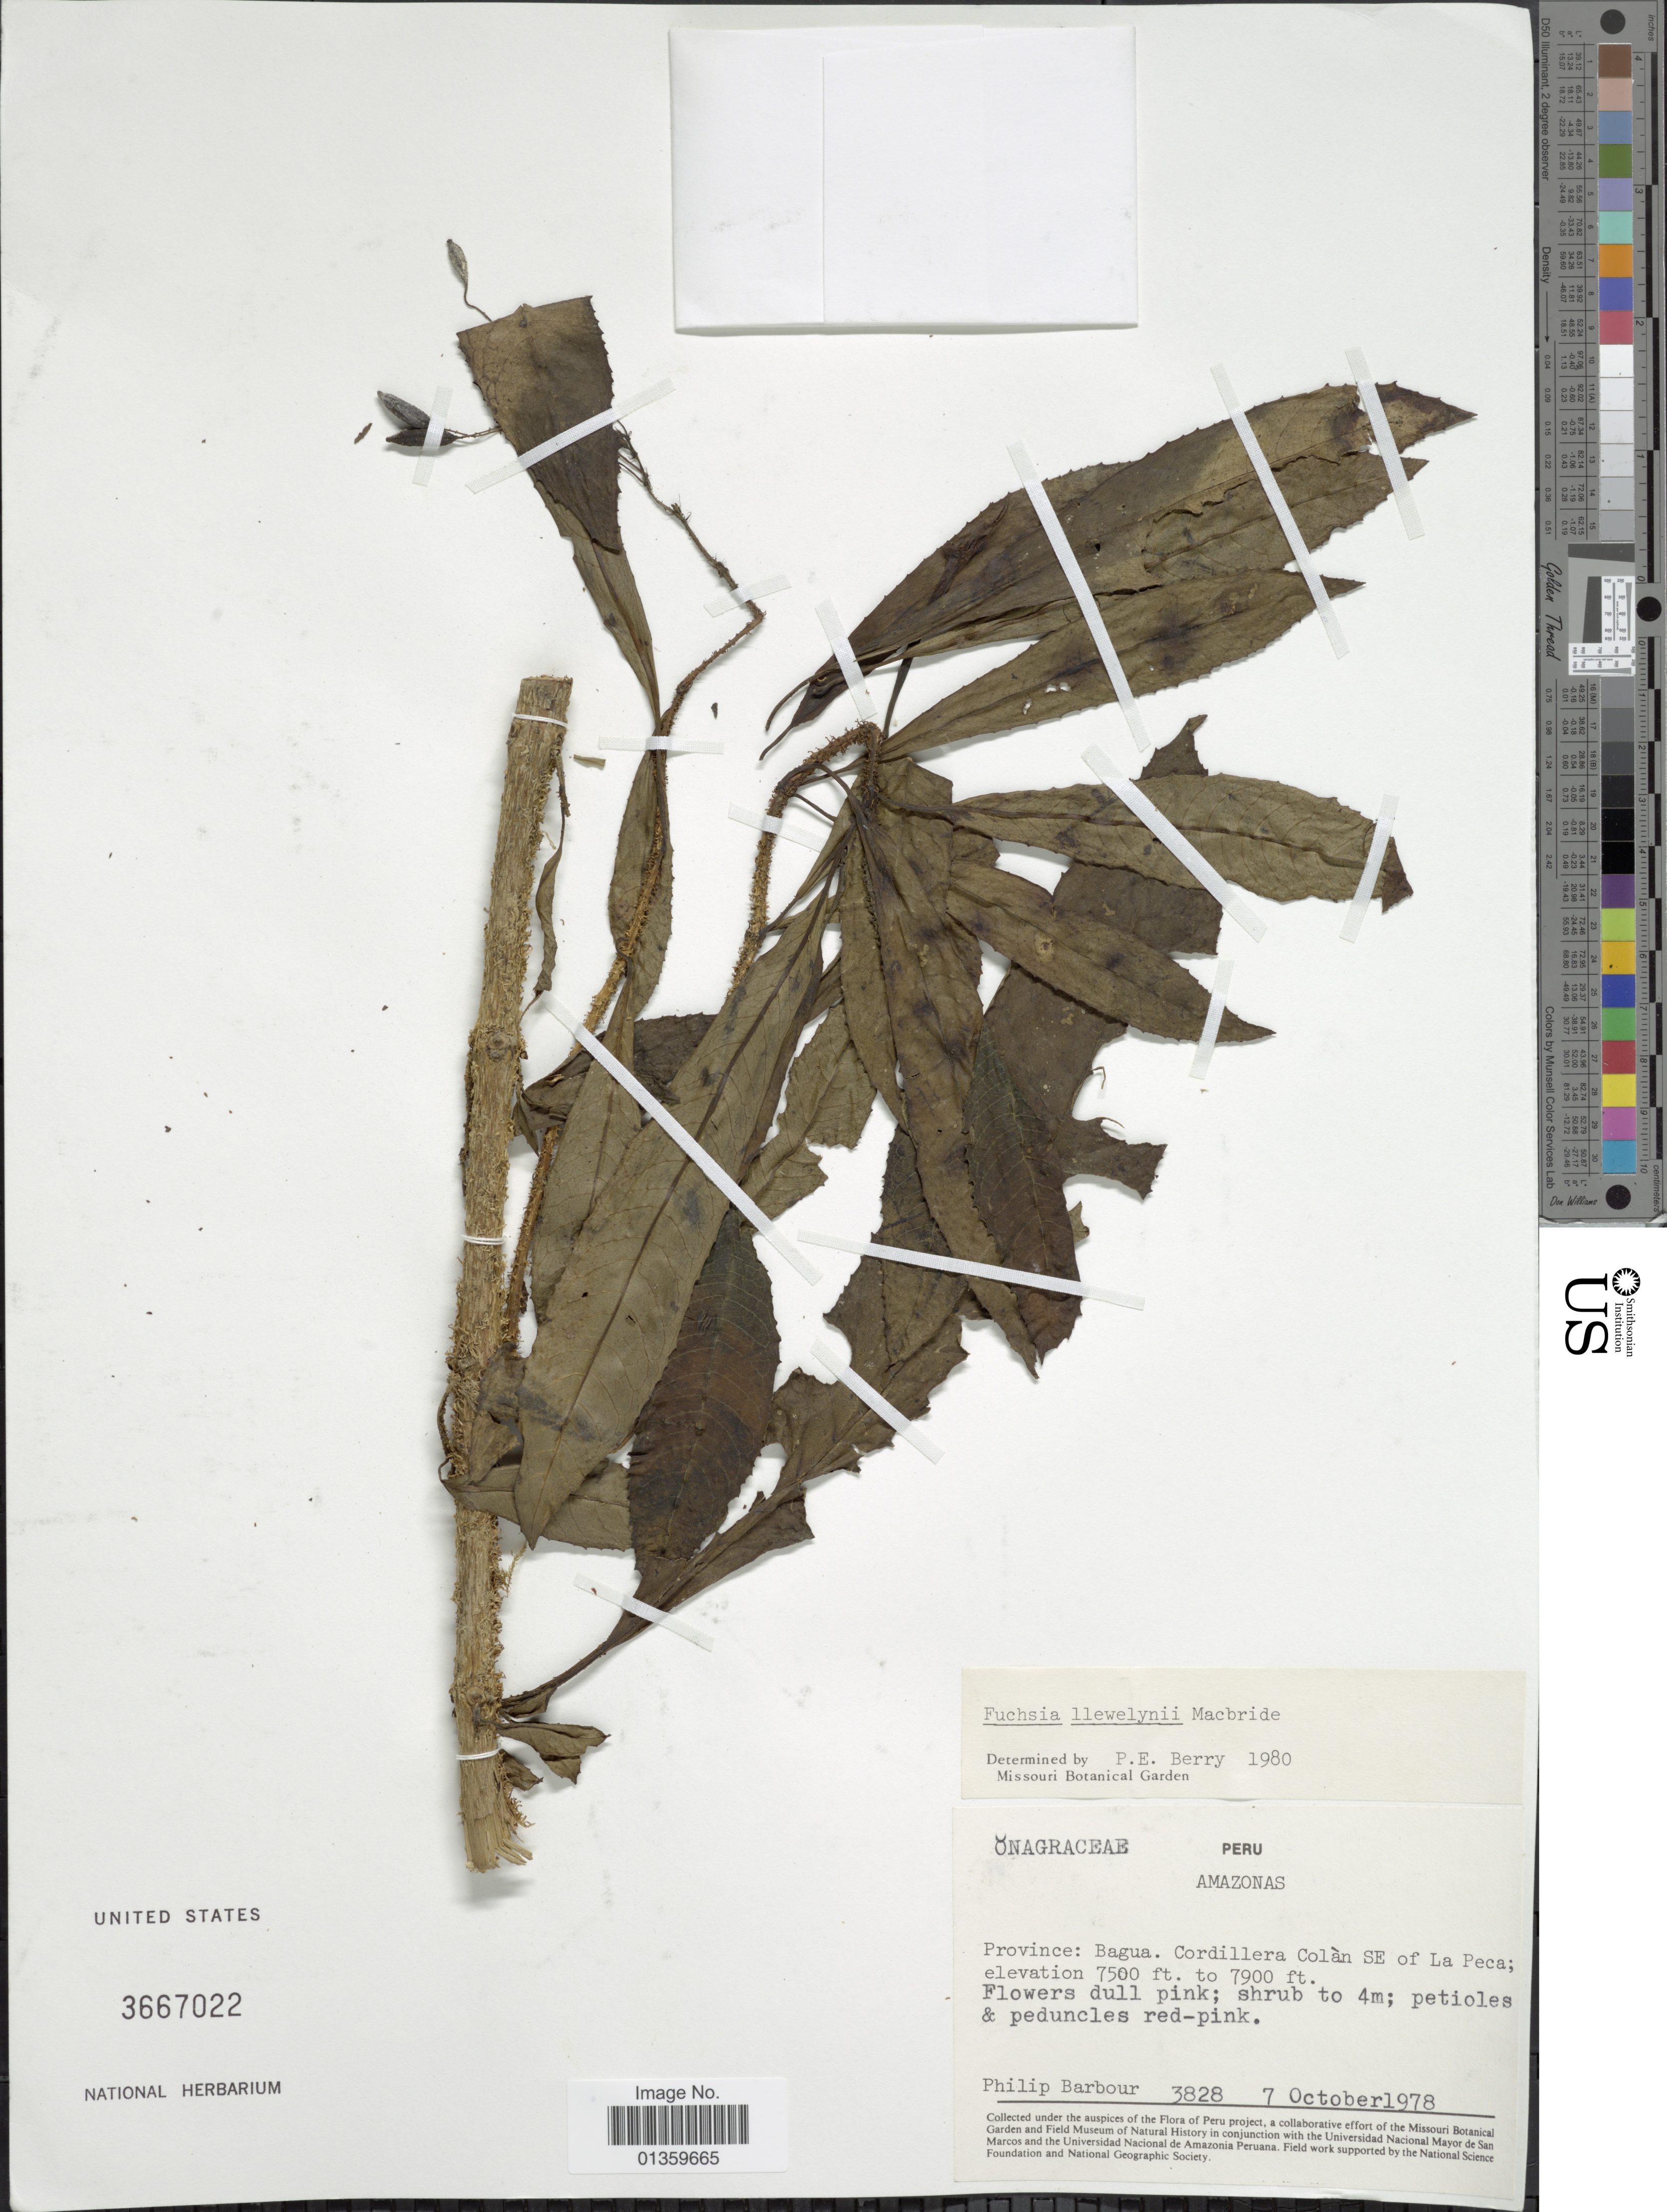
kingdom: Plantae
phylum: Tracheophyta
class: Magnoliopsida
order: Myrtales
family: Onagraceae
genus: Fuchsia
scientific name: Fuchsia llewelynii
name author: J.F. Macbr.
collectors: P. Barbour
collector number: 3828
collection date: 1978-10-07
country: Peru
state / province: Amazonas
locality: Province: Bagua. Cordillera Colán SE of La Peca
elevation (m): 2408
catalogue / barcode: US 3667022